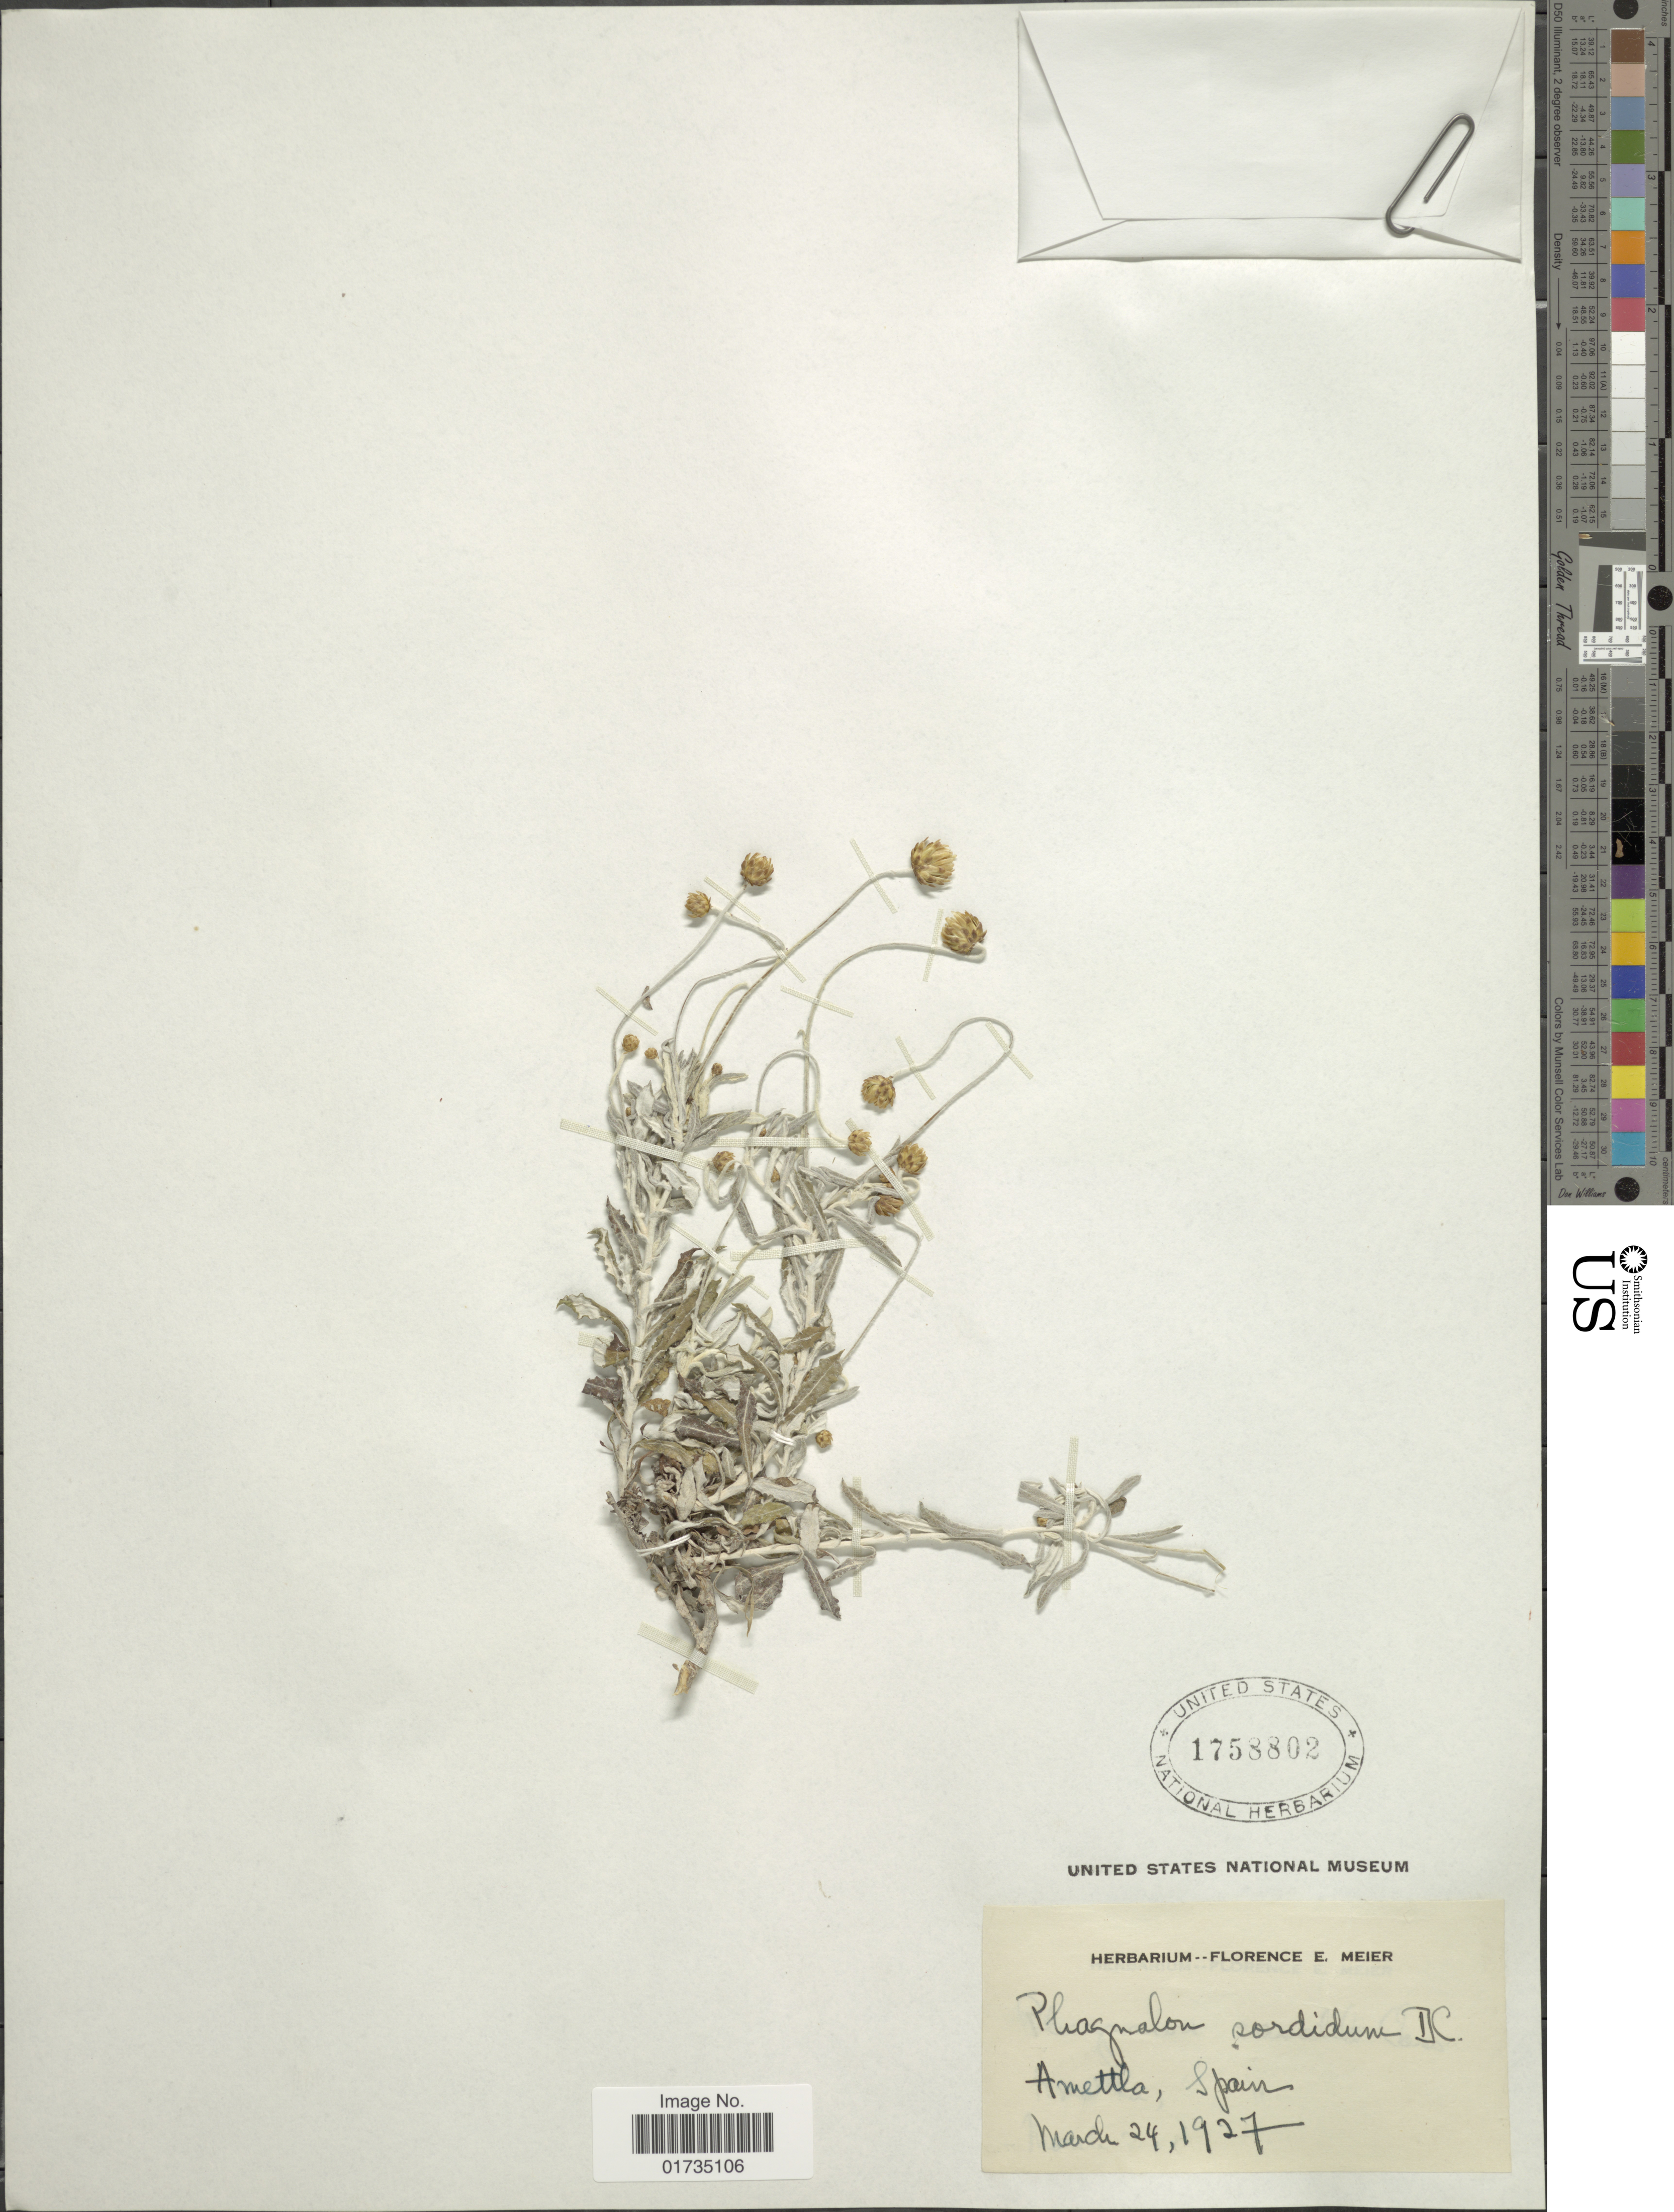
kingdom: Plantae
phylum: Tracheophyta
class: Magnoliopsida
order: Asterales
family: Asteraceae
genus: Phagnalon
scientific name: Phagnalon sordidum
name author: (L.) Rchb.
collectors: ex herb. Florence E. Meier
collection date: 1927-03-24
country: Spain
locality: Amettla, Spain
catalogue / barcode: US 1758802